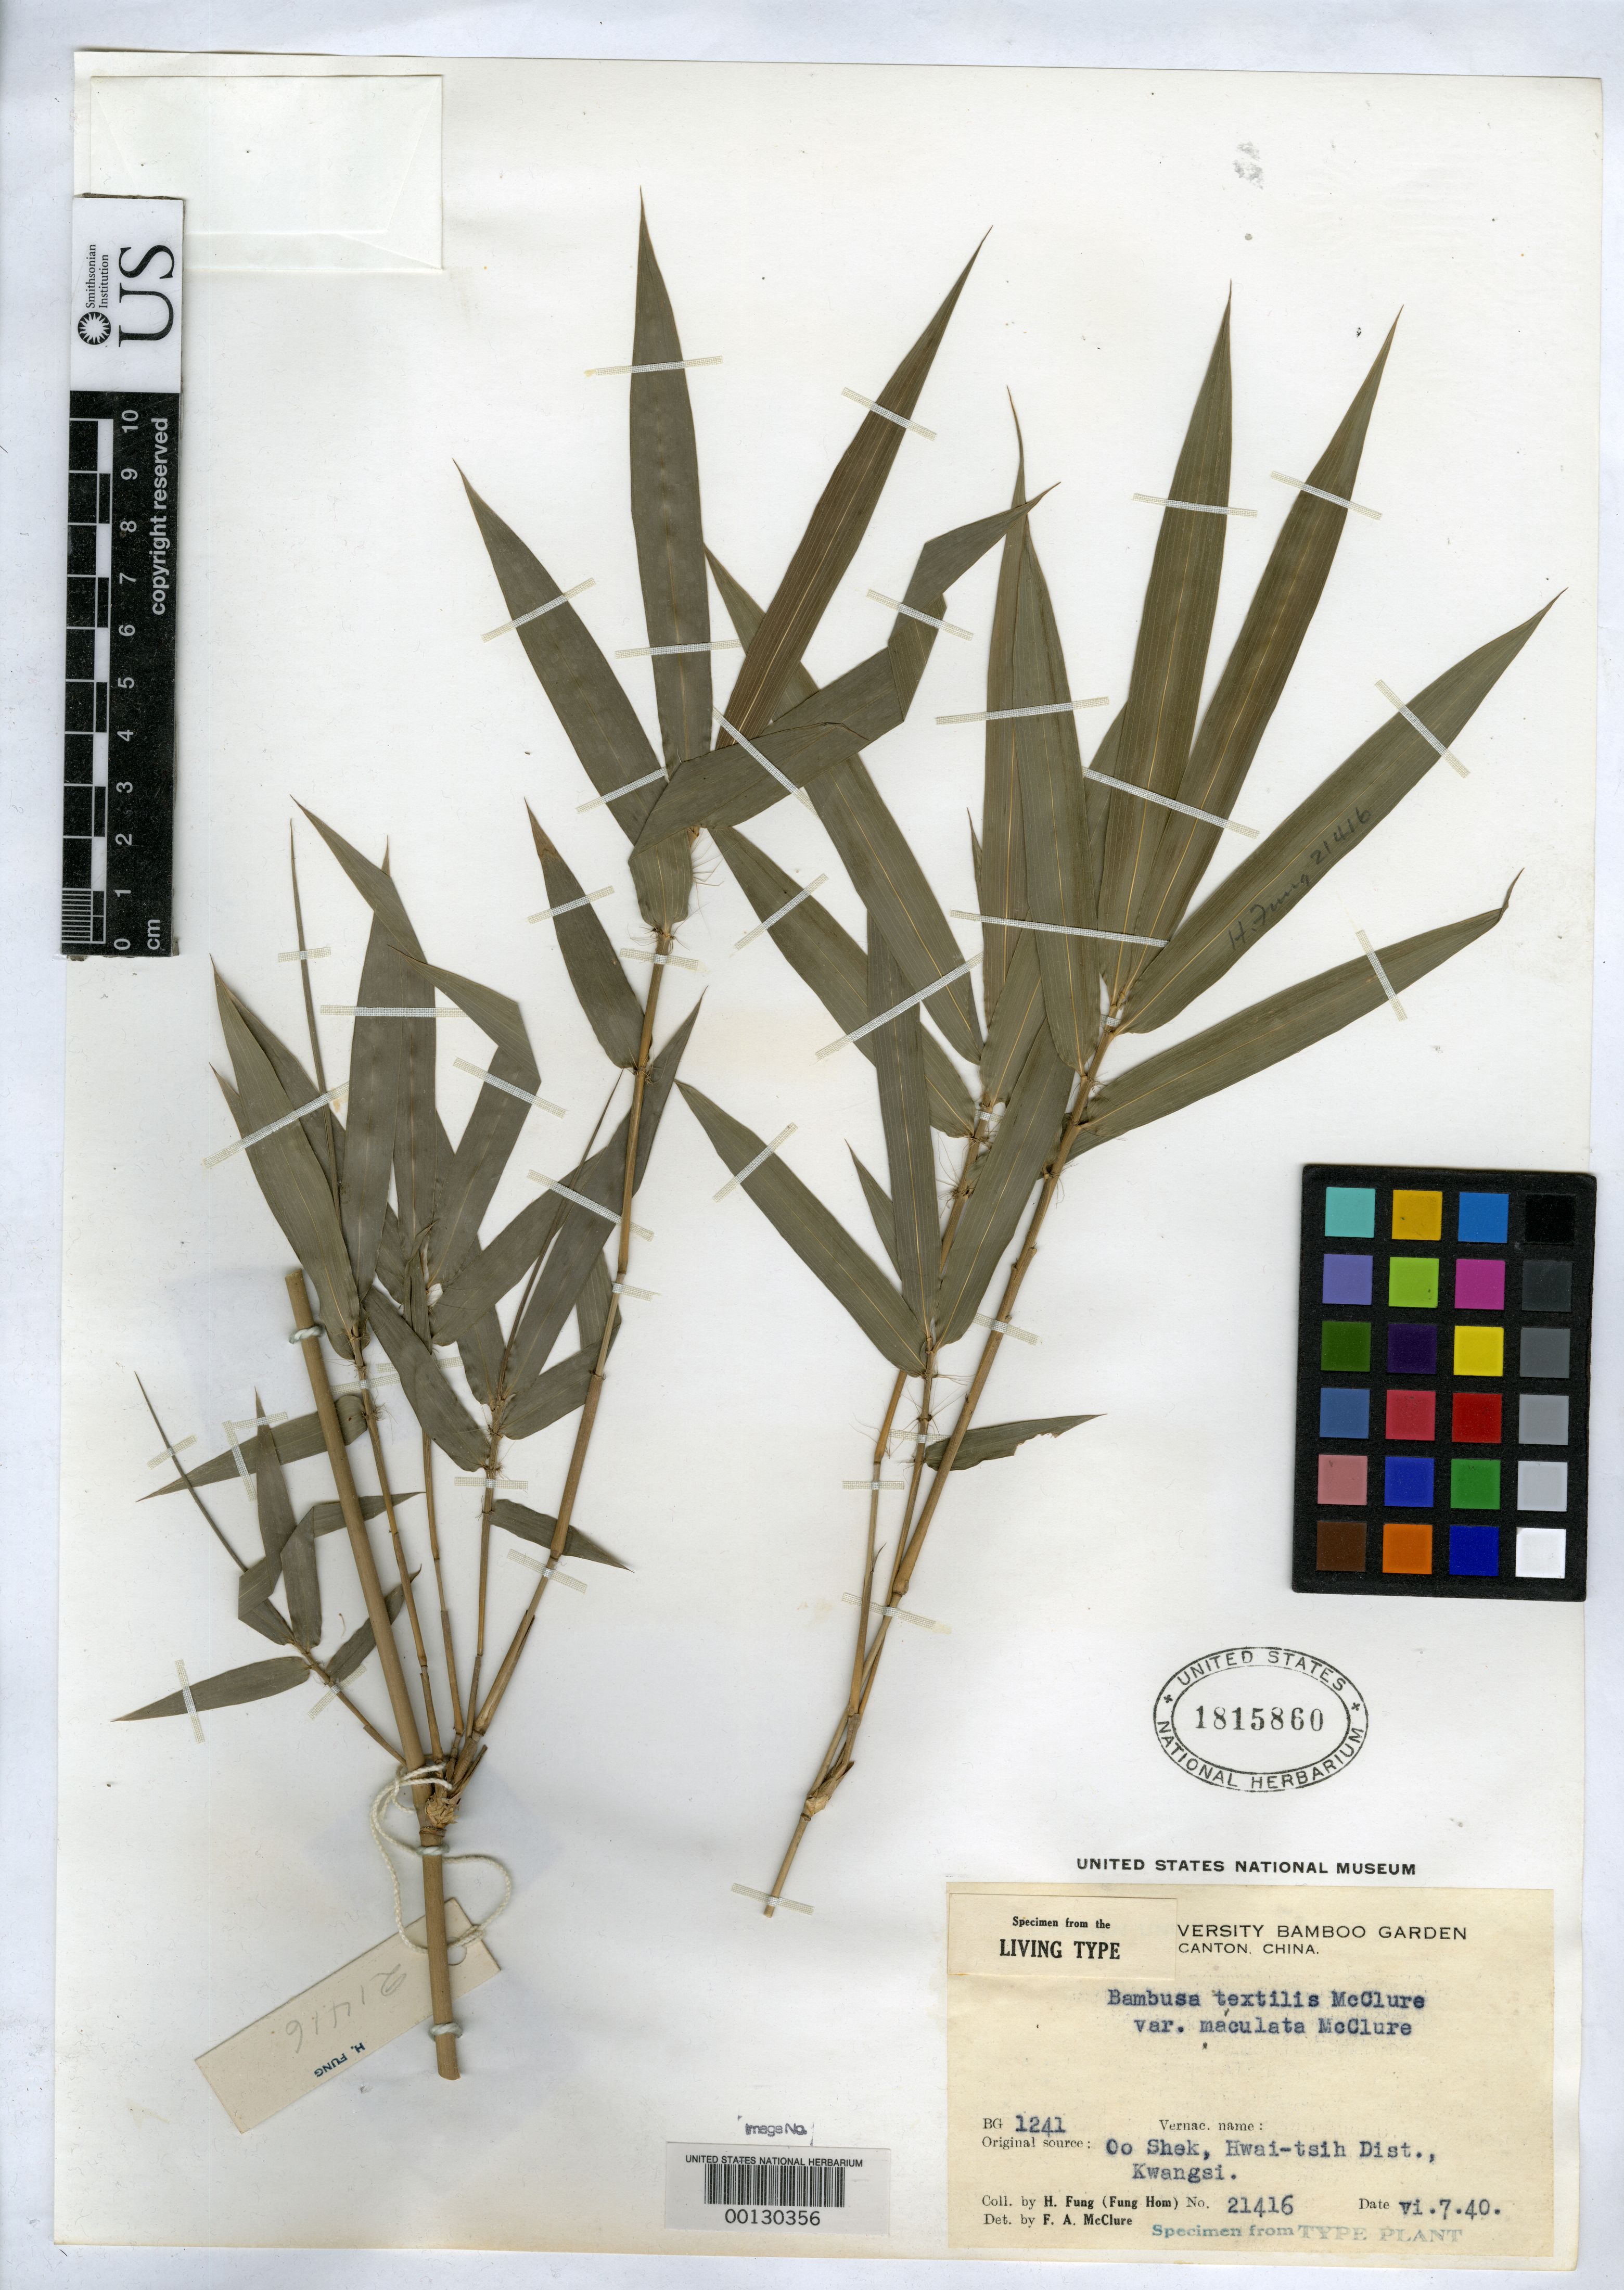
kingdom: Plantae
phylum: Tracheophyta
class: Liliopsida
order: Poales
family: Poaceae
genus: Bambusa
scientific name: Bambusa textilis var. maculata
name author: McClure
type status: Type Fragment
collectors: H. L. Fung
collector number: BG 1241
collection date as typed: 07 Jun 1940 and 04 Oct 1940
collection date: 1940-06-07,1940-10-04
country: China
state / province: Guangxi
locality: Oo Shek, Hwait-sih Dist.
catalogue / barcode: US 1815860